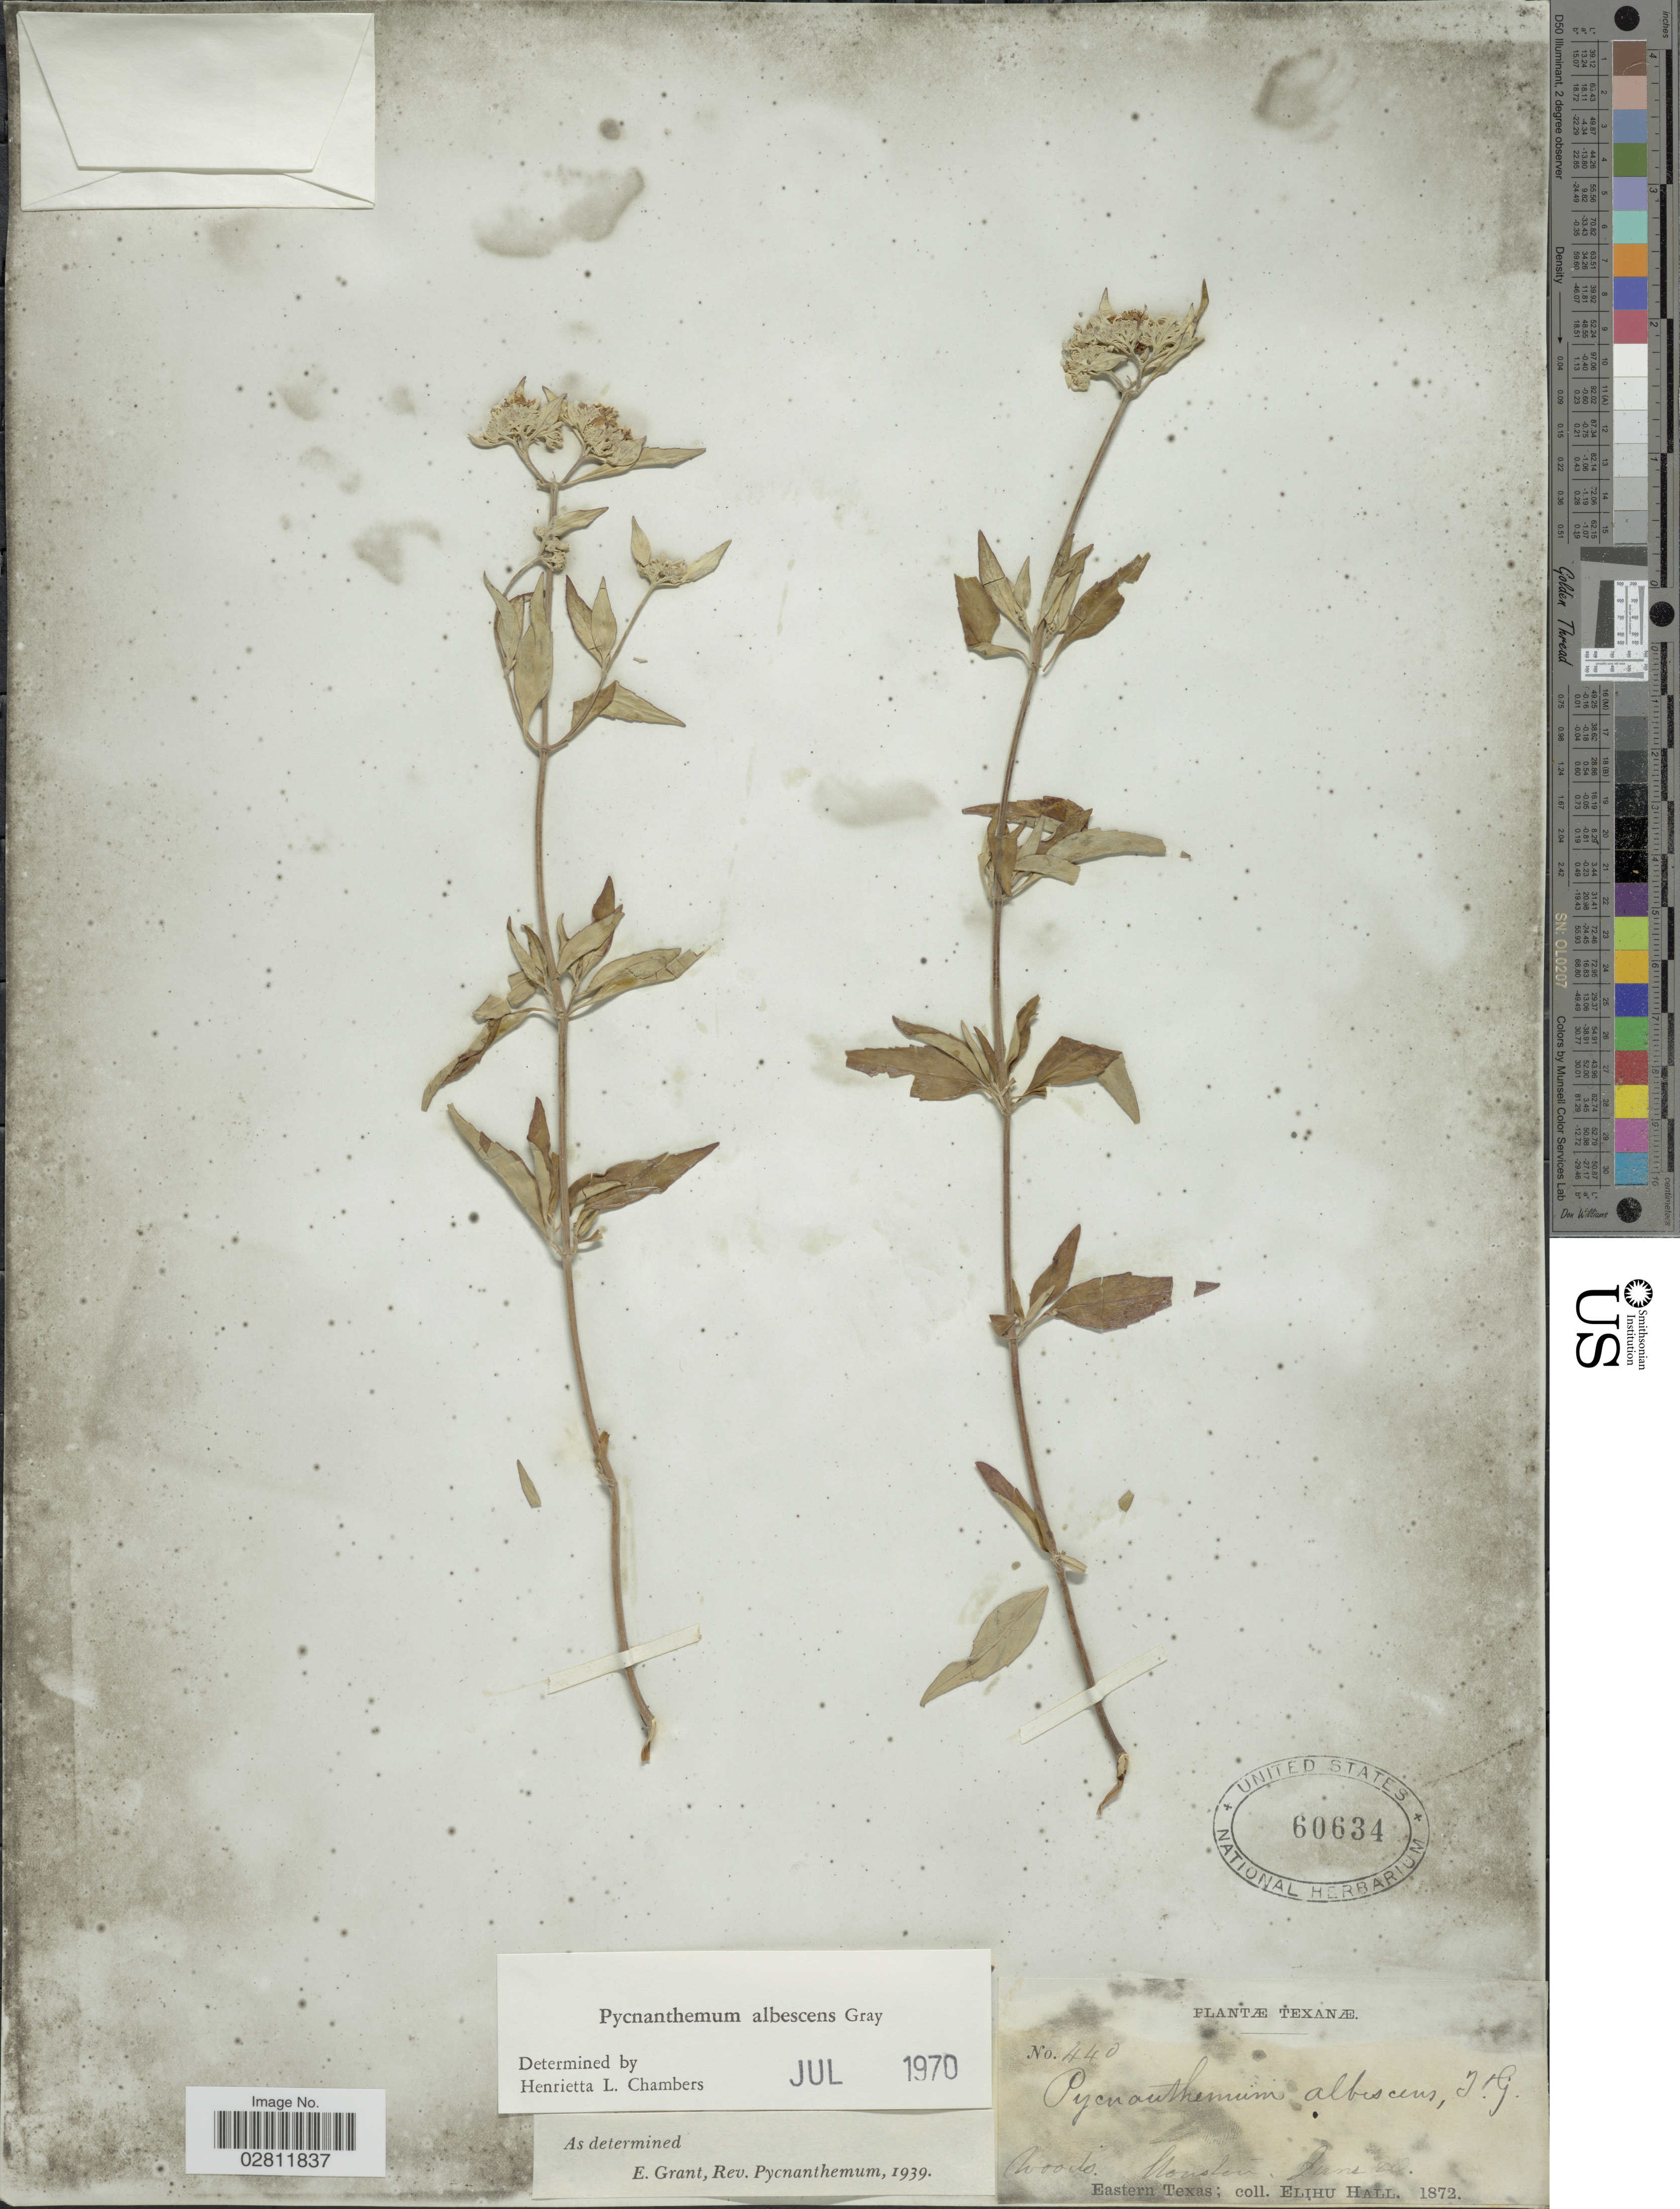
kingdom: Plantae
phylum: Tracheophyta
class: Magnoliopsida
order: Lamiales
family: Lamiaceae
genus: Pycnanthemum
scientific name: Pycnanthemum albescens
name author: Torr. & A. Gray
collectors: E. Hall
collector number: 440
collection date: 1872-06-20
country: United States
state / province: Texas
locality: Houston.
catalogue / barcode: US 60634